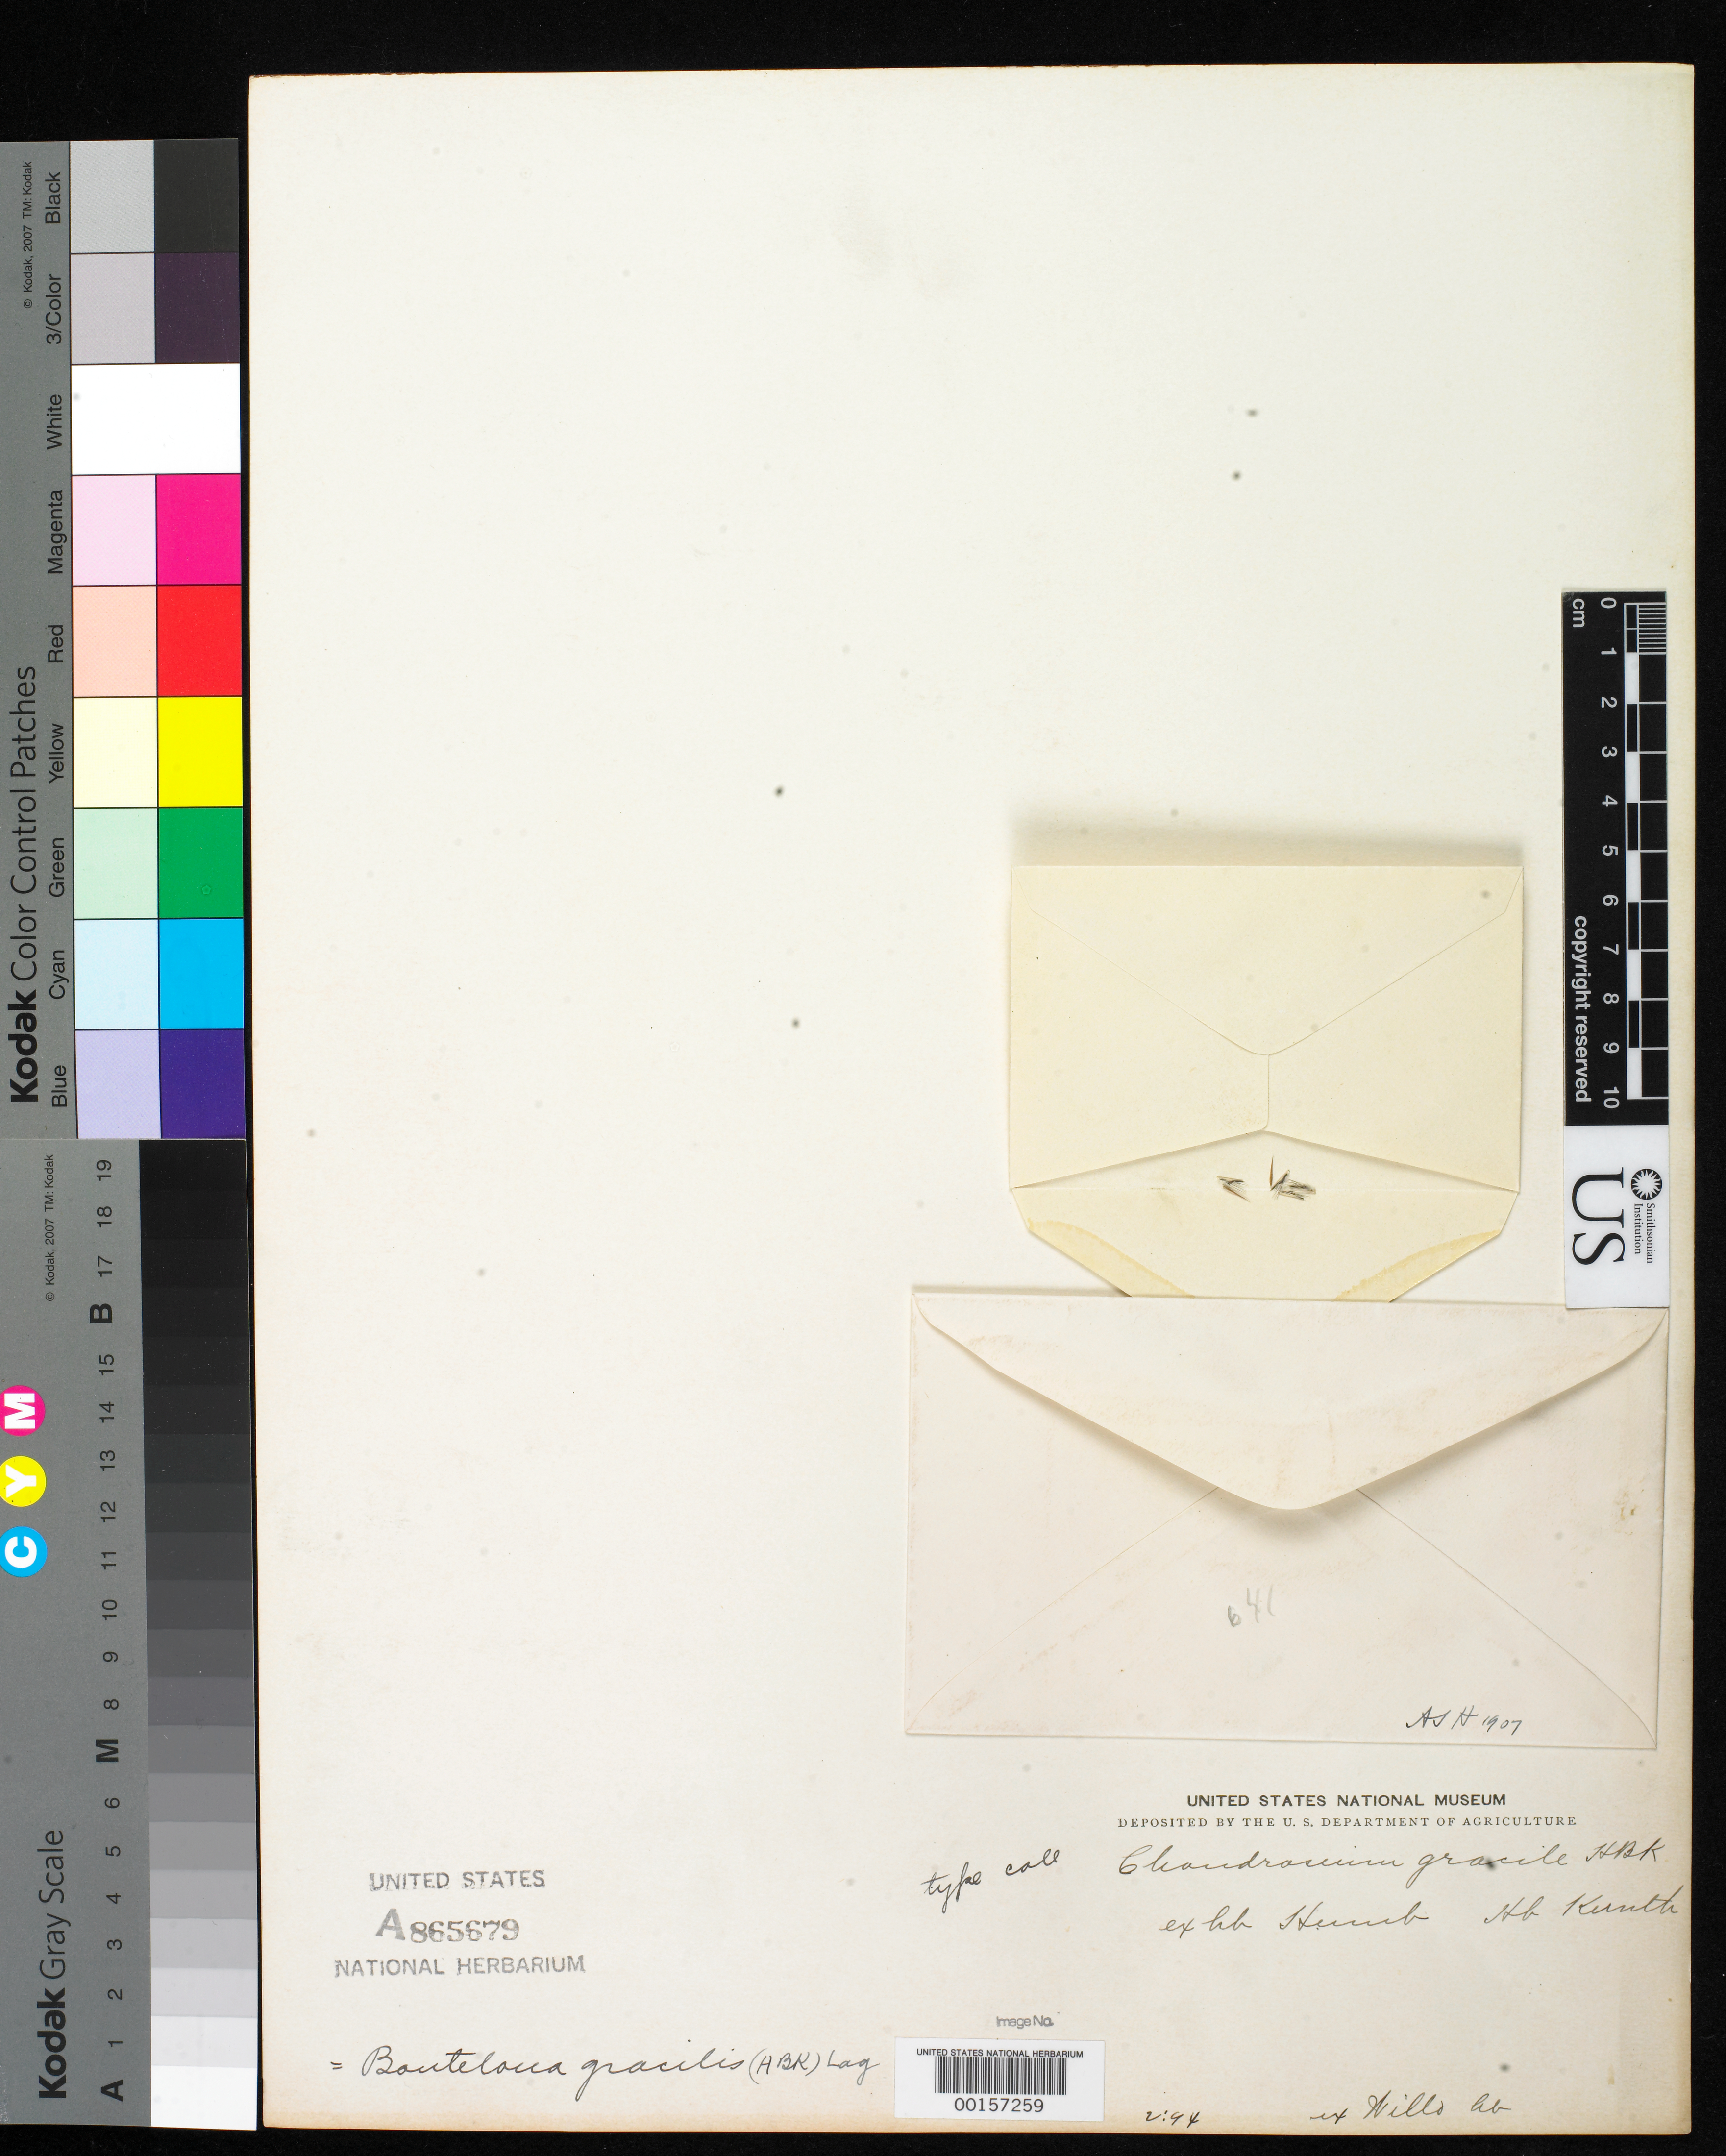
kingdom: Plantae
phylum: Tracheophyta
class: Liliopsida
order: Poales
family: Poaceae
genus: Chondrosum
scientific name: Chondrosum gracile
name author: Kunth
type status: Type Fragment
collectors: F. W. Humboldt & A. J. A. Bonpland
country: Mexico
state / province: Guanajuato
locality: La Buffa do Guanaxuato. [La Bufa de Guanajuato?]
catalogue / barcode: US 865679A